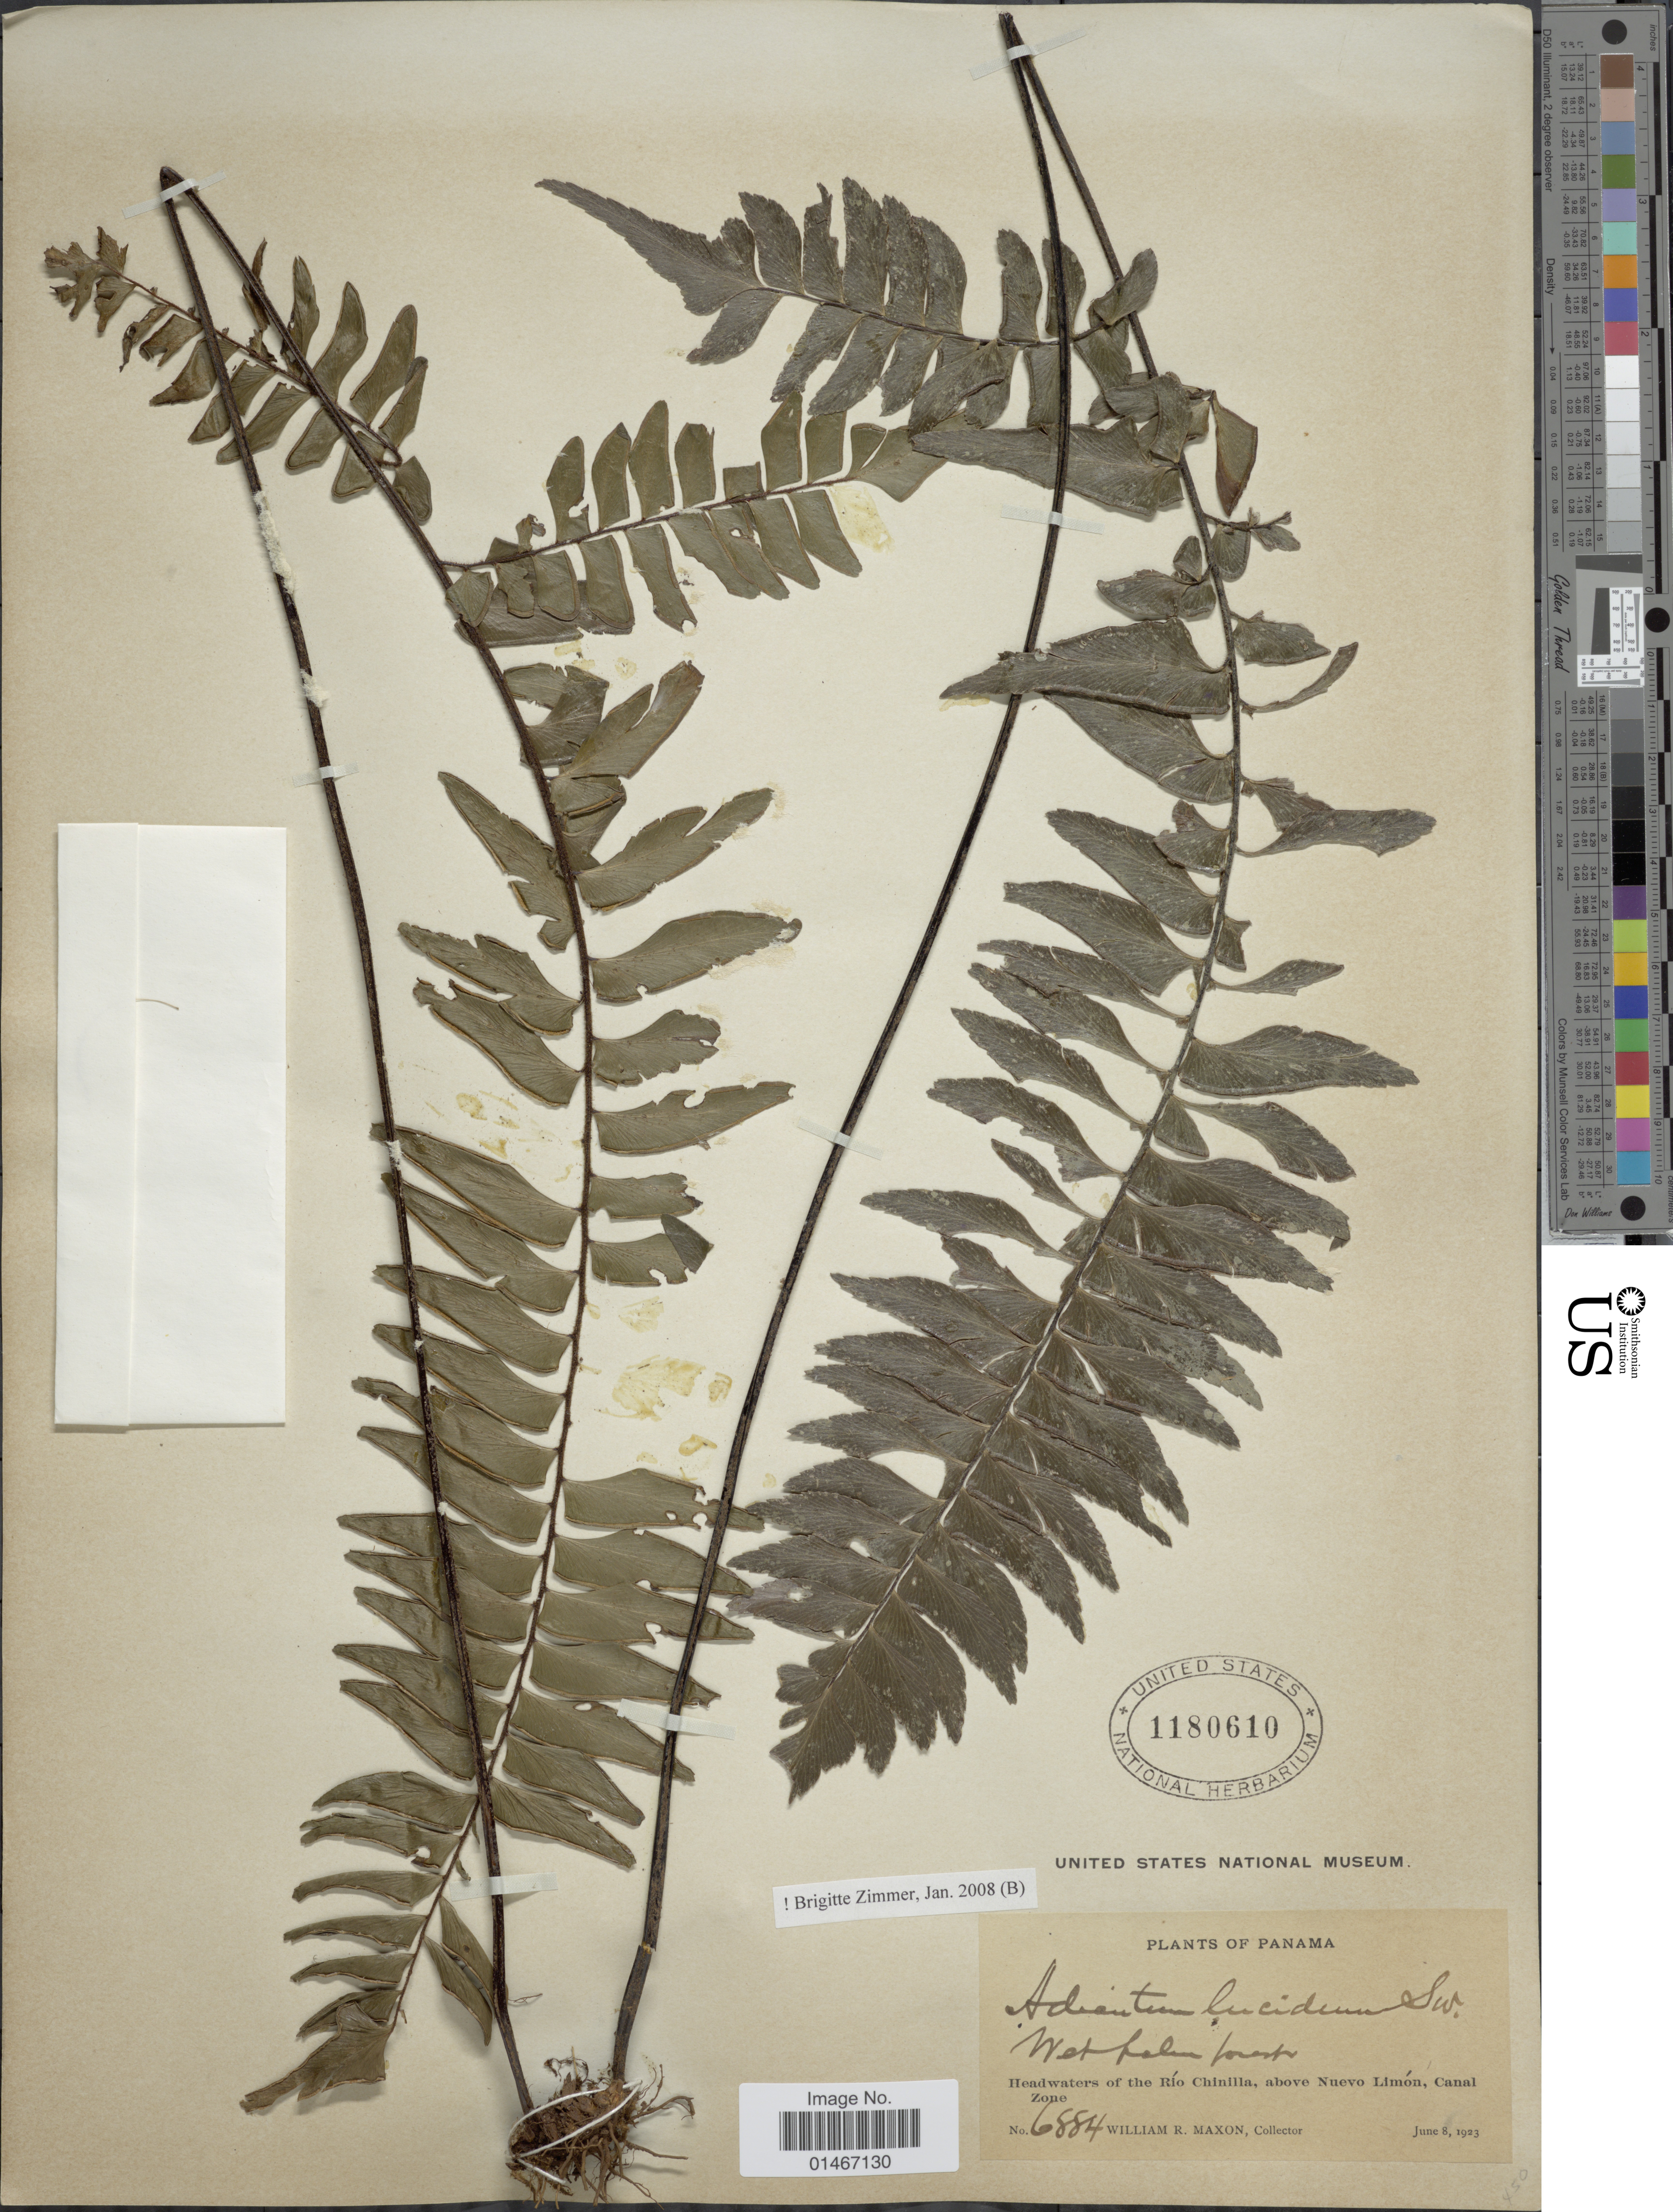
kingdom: Plantae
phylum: Tracheophyta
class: Polypodiopsida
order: Polypodiales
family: Pteridaceae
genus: Adiantum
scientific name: Adiantum lucidum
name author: (Cav.) Sw.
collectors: W. R. Maxon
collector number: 6884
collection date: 1923-06-08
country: Panama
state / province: Colón / Panamá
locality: Headwaters of the Rio Chinilla, above Nuevo Limon, Canal Zone.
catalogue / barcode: US 1180610